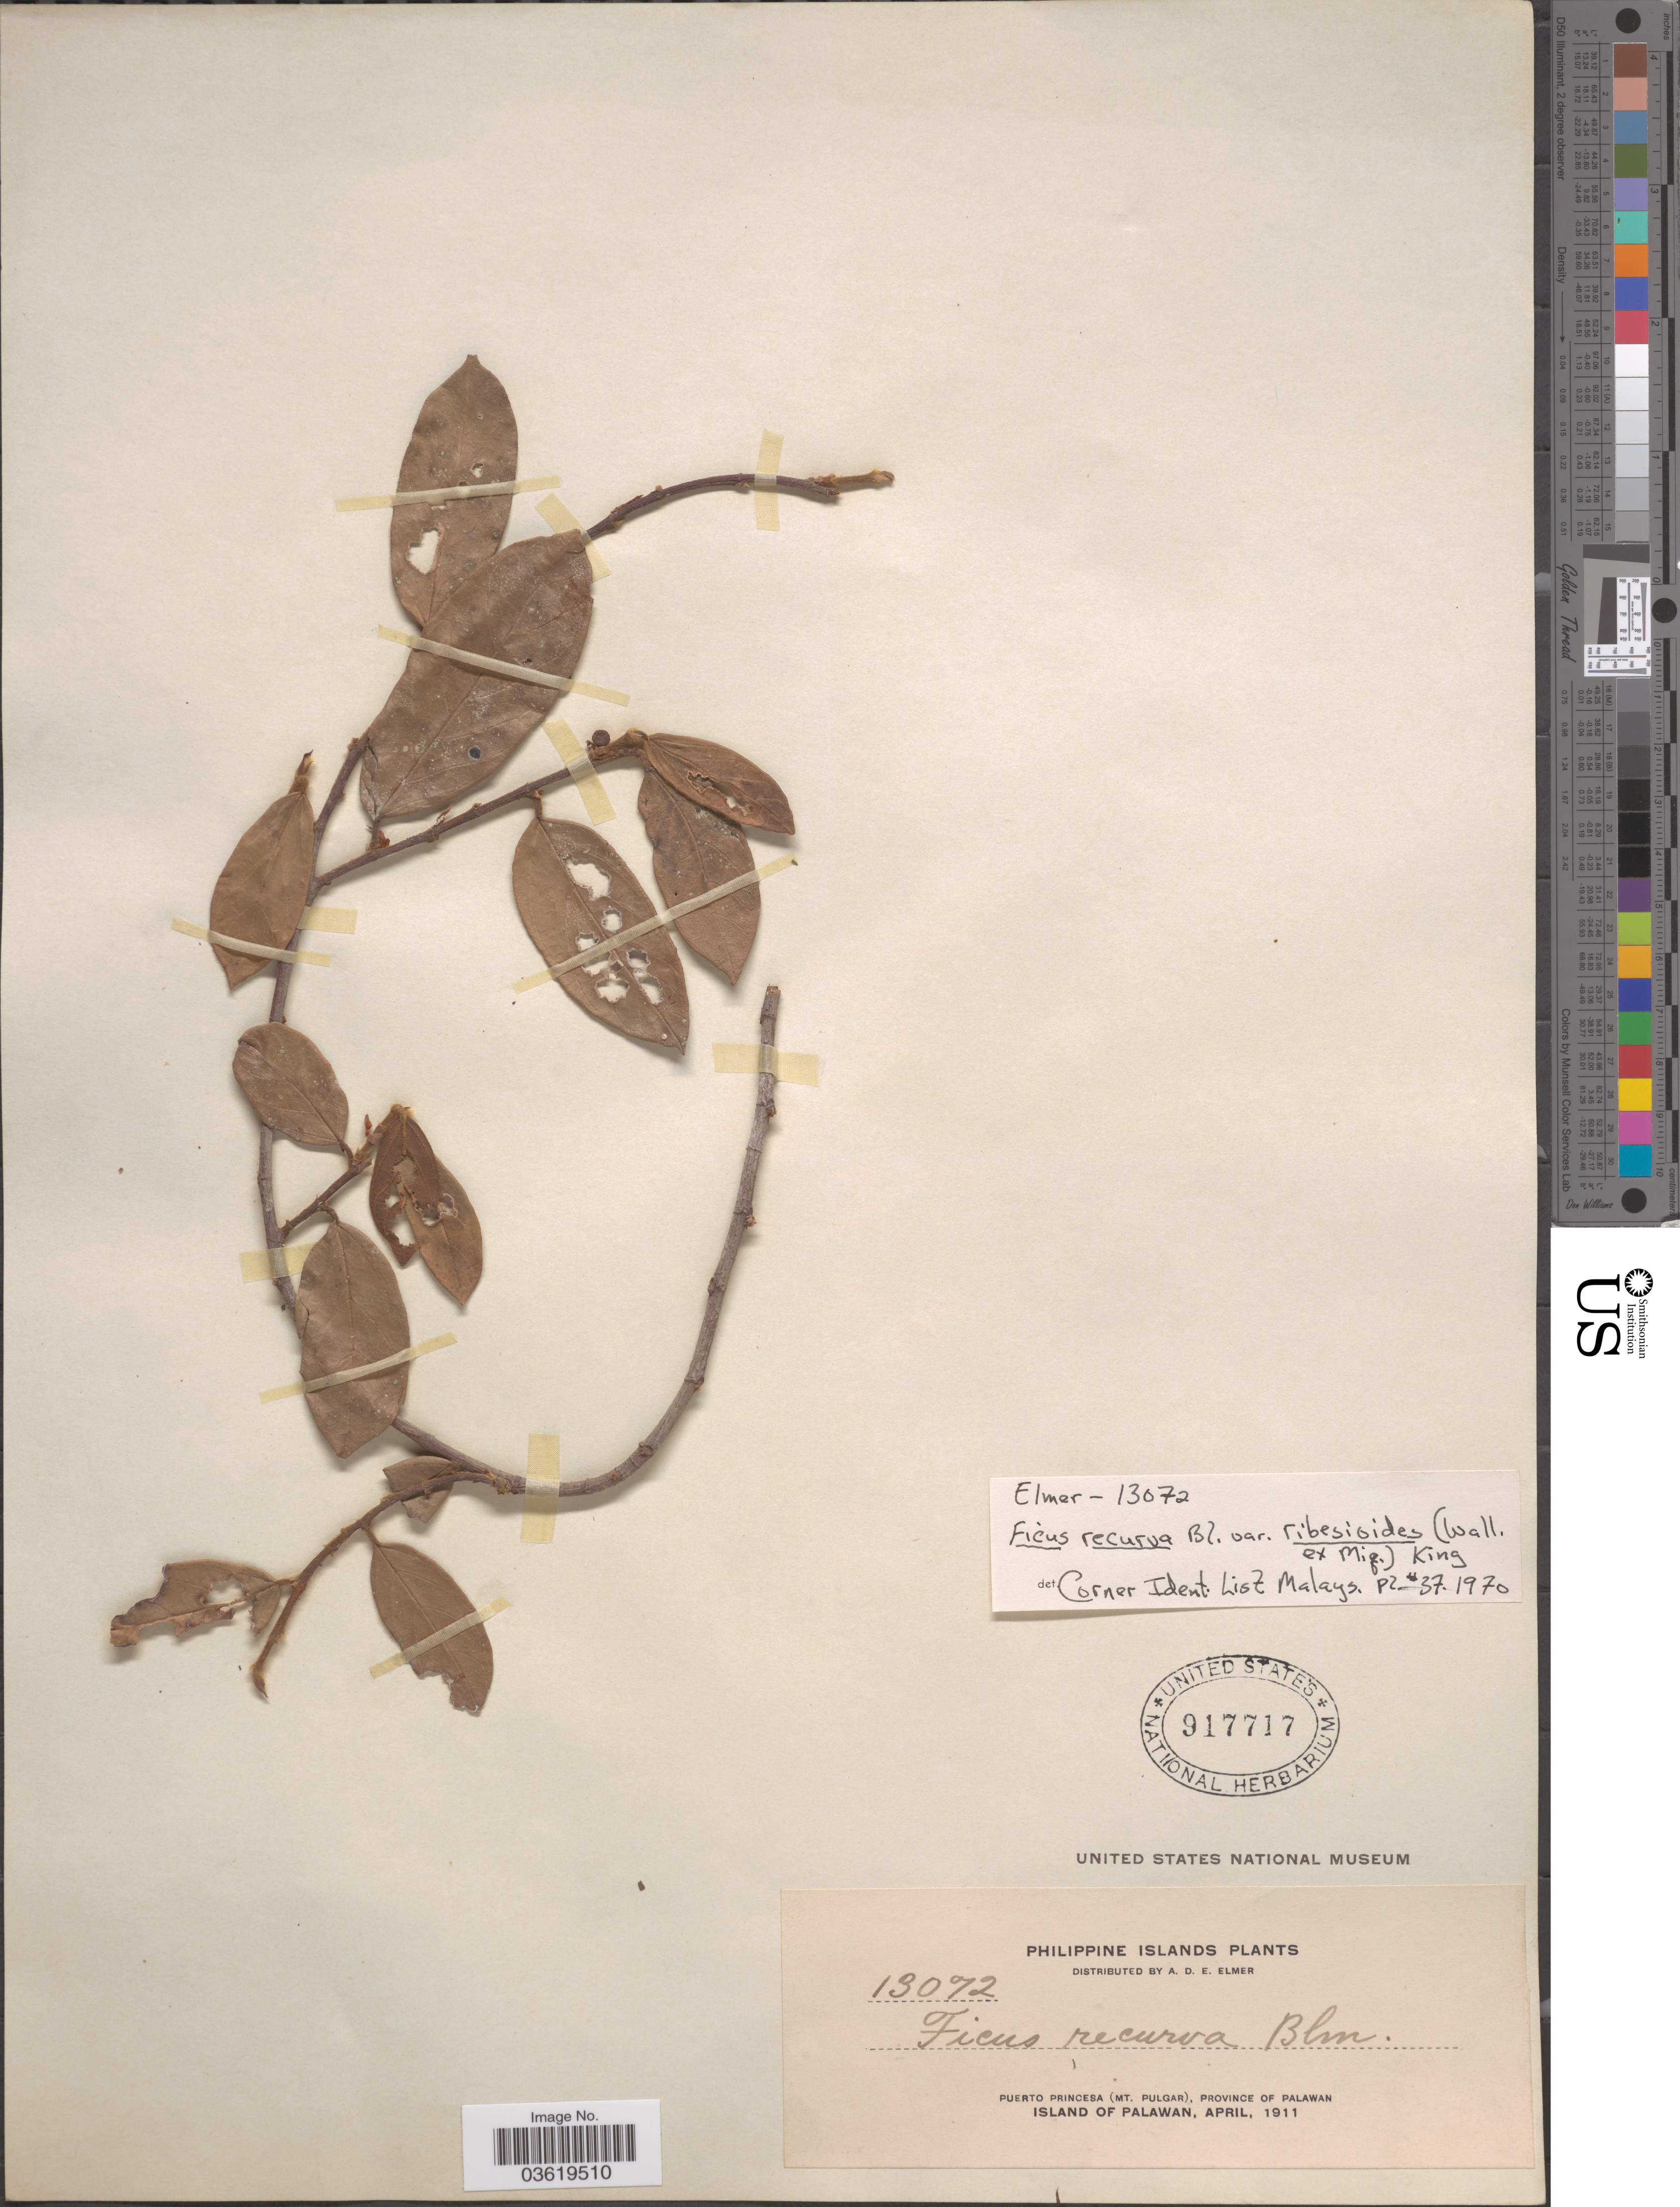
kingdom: Plantae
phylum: Tracheophyta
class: Magnoliopsida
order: Rosales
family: Moraceae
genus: Ficus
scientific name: Ficus recurva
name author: Blume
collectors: A. D. E. Elmer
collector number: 13072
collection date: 1911-04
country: Philippines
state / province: Mimaropa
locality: Puerto Princesa (Mt. Pulgar), Province of Palawan. Island of Palawan.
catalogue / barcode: US 917717